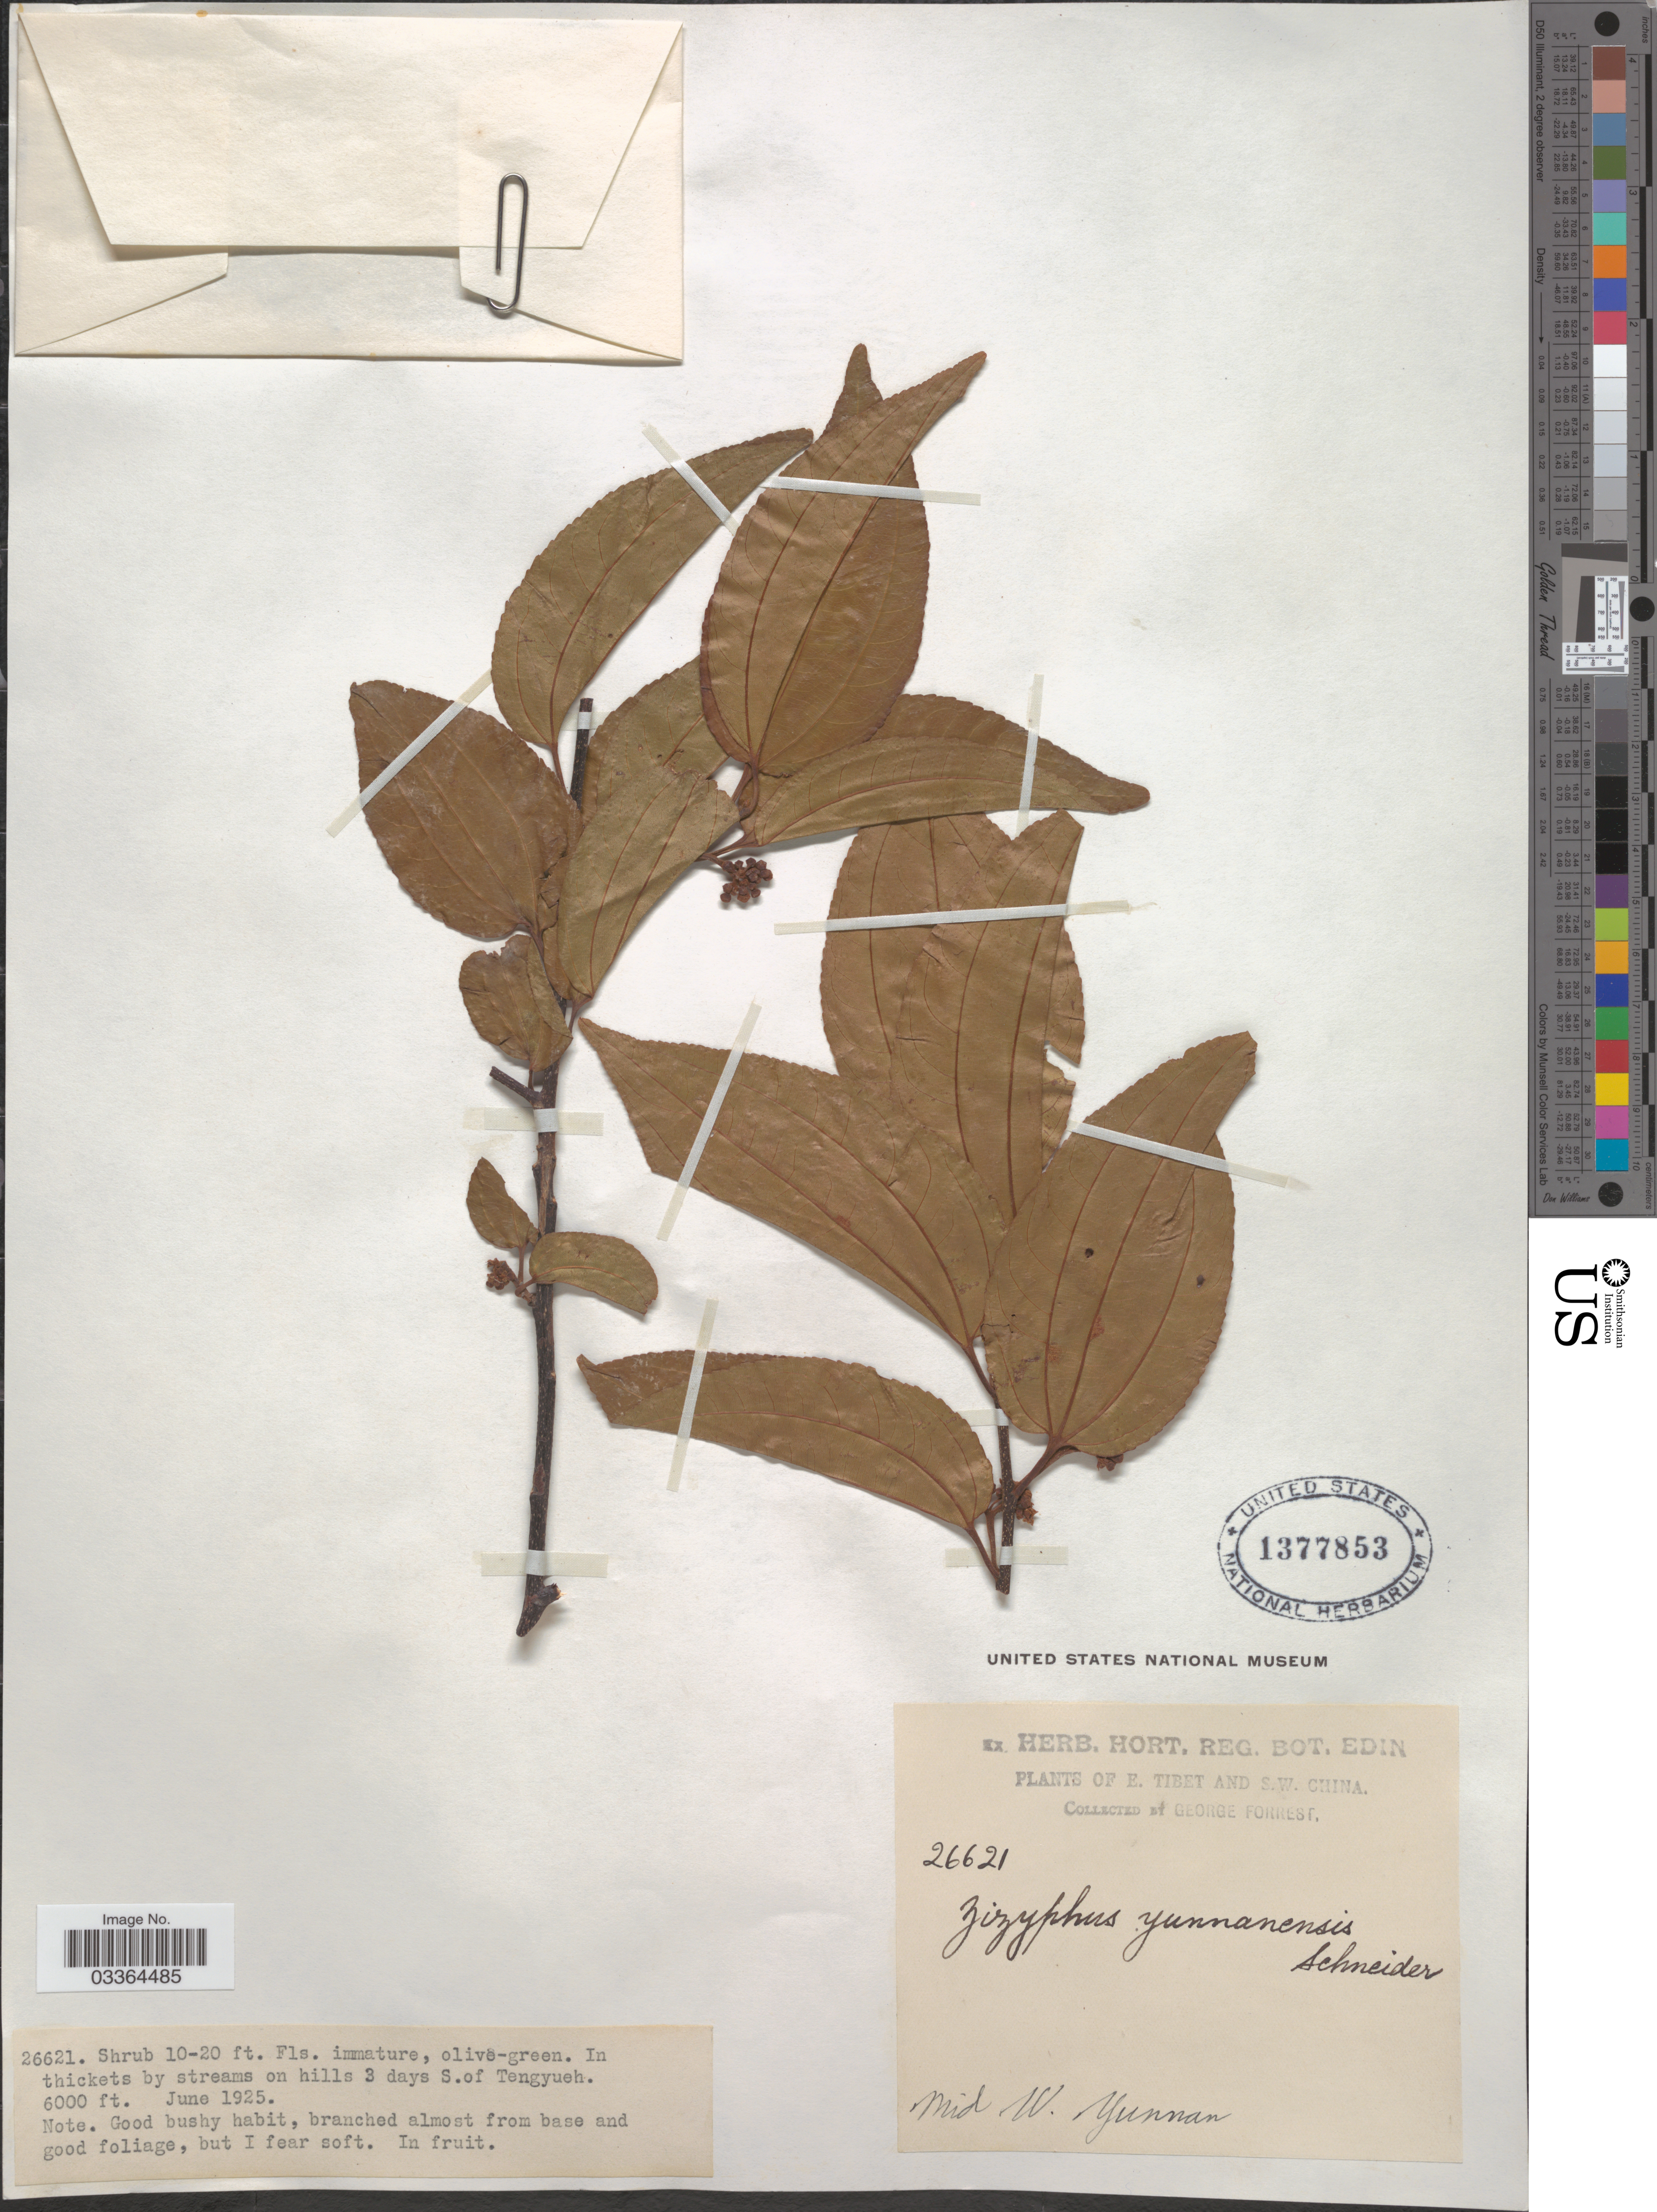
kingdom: Plantae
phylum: Tracheophyta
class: Magnoliopsida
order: Rosales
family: Rhamnaceae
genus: Ziziphus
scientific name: Ziziphus yunnanensis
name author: C.K. Schneid.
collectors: G. Forrest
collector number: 22621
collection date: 1925-06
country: China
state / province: Yunnan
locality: E. Tibet and S.W. China. Mid W. Yunnan. In thickets by streams on hills 3 days S. of Tengyueh.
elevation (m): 1829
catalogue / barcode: US 1377853